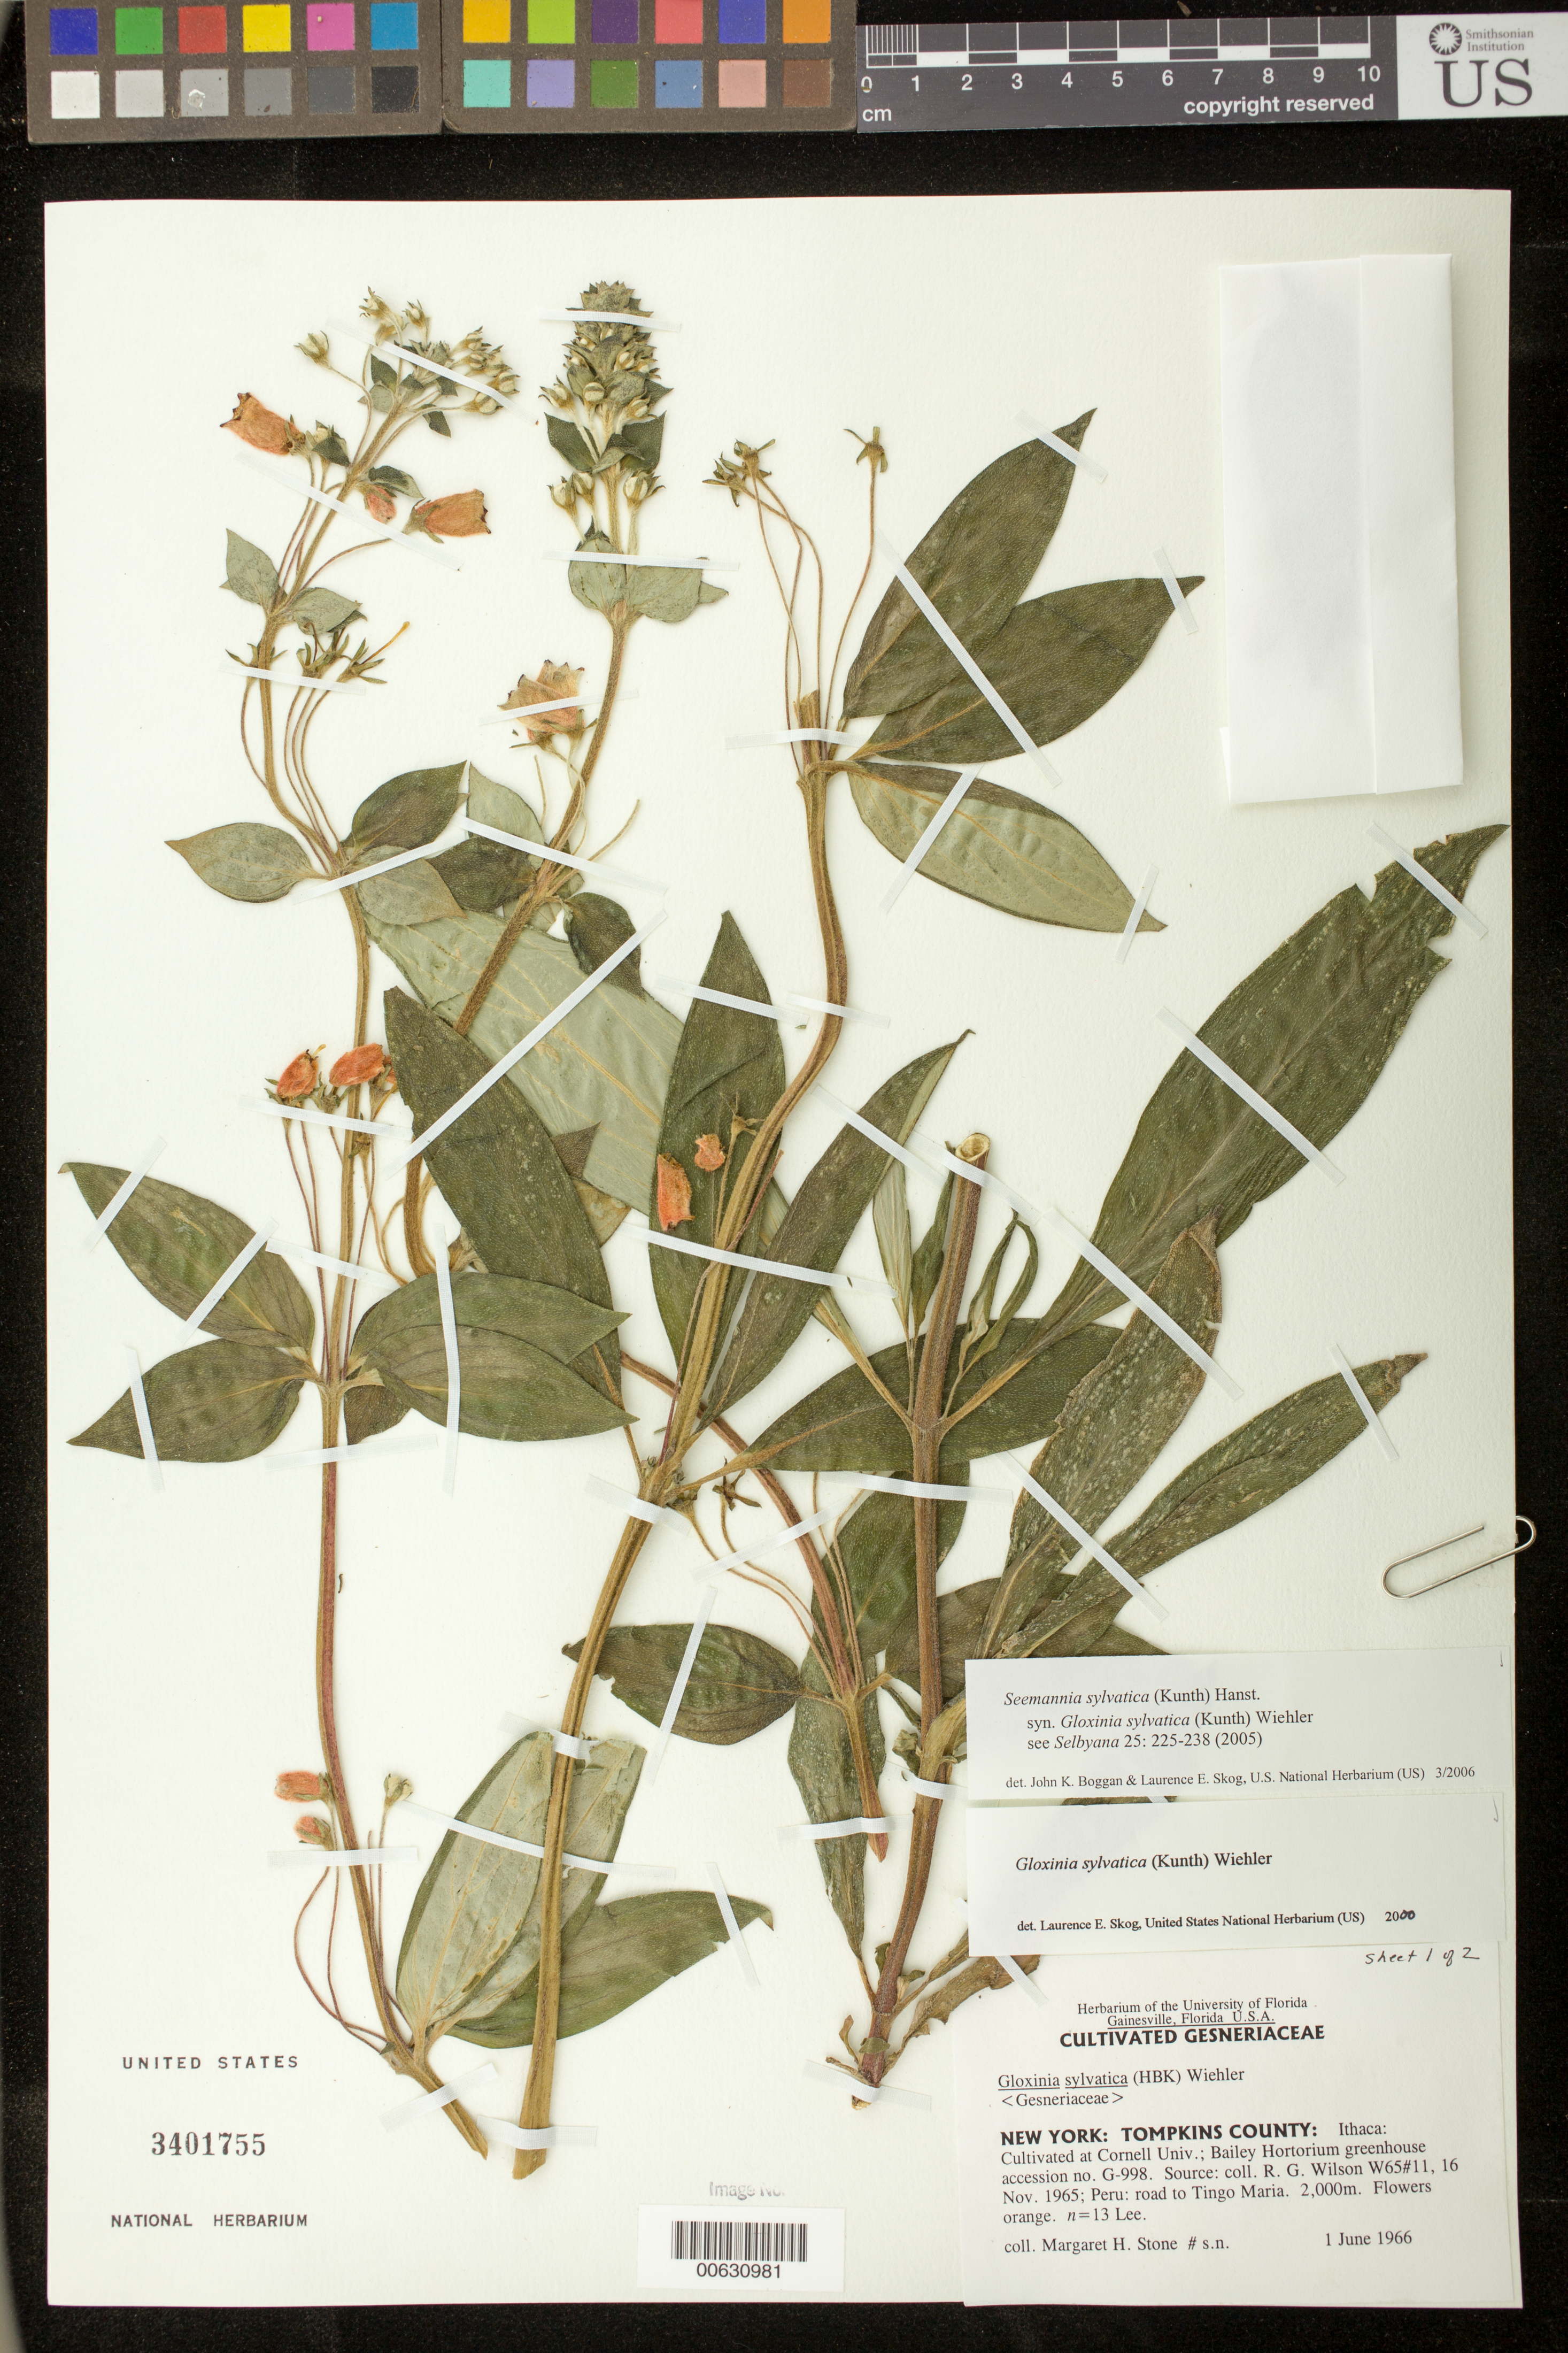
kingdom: Plantae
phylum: Tracheophyta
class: Magnoliopsida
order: Lamiales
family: Gesneriaceae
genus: Seemannia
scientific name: Seemannia sylvatica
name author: (Kunth) Hanst.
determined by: Boggan, J. K.; Skog, L. E.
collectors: M. Stone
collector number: s.n. [G-998]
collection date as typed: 01 Jun 1966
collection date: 1966-06-01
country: Peru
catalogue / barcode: US 3401755